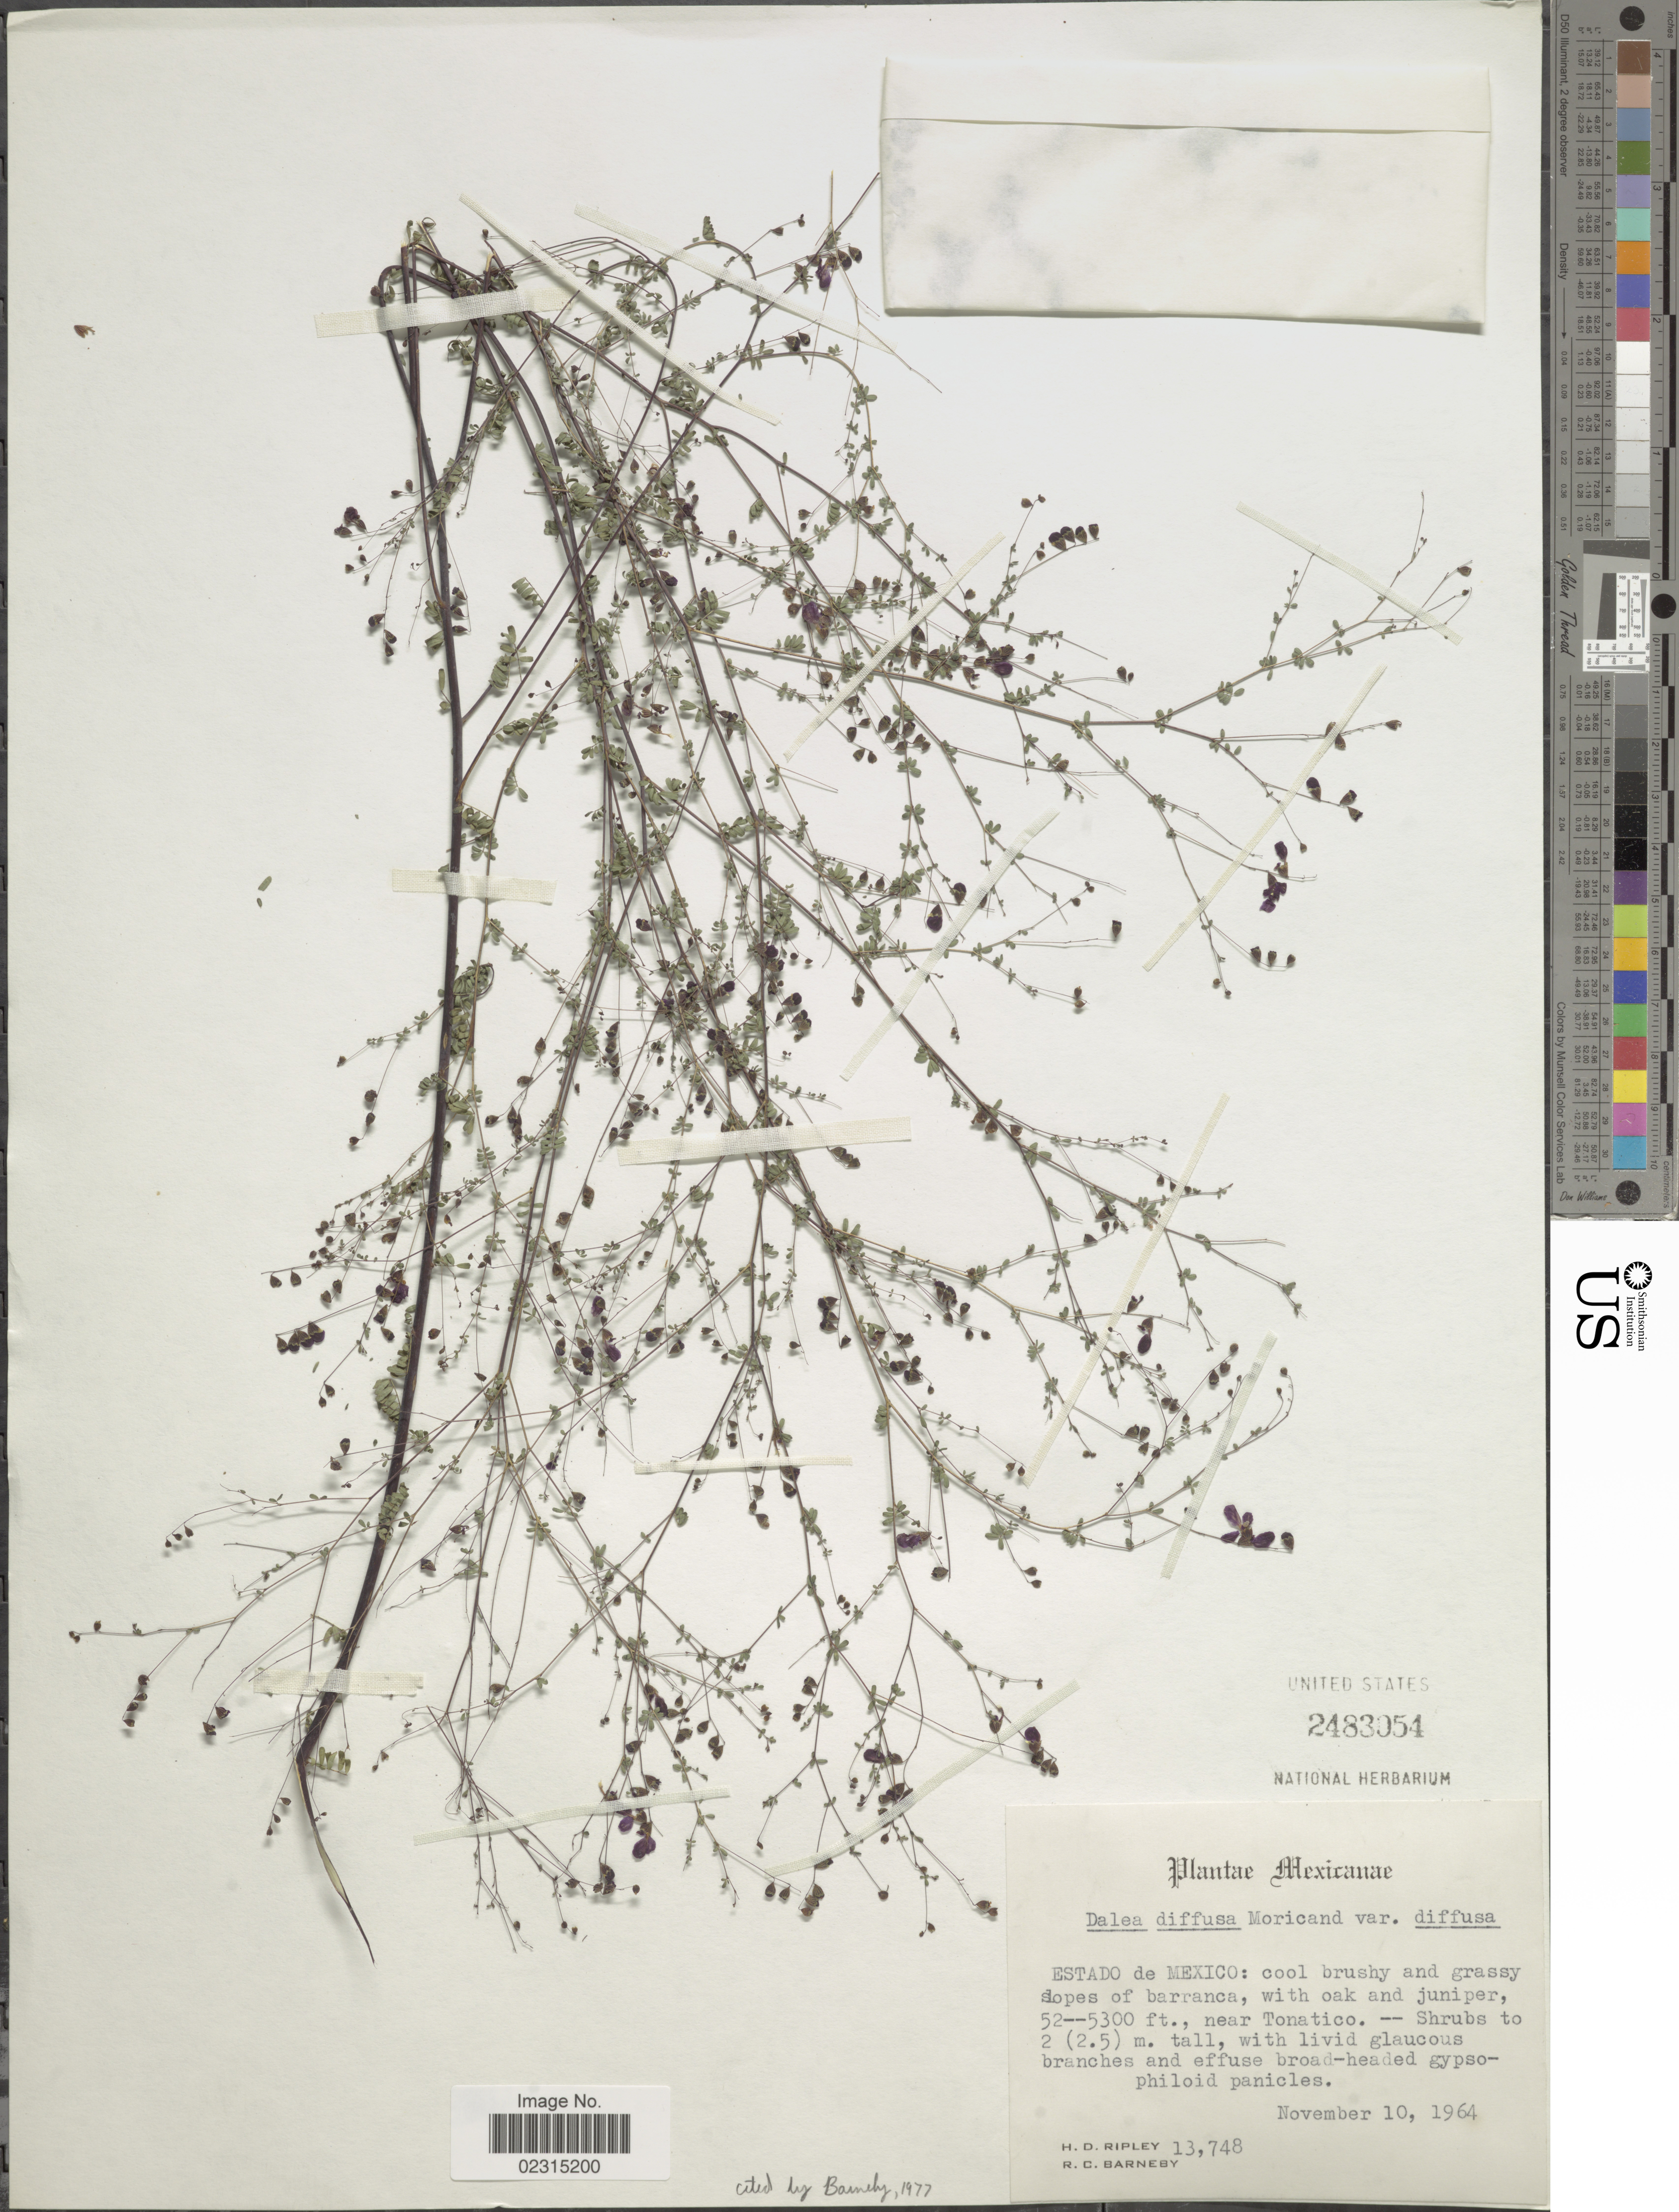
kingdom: Plantae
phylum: Tracheophyta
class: Magnoliopsida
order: Fabales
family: Fabaceae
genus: Marina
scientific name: Marina diffusa var. diffusa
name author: (Moric.) Barneby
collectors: H. Ripley & R. C. Barneby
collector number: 13748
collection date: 1964-11-10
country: Mexico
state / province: México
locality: Cool brushy and grassy slopes of barranca, with oak and juniper., near Tonatico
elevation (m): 1585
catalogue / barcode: US 2483054